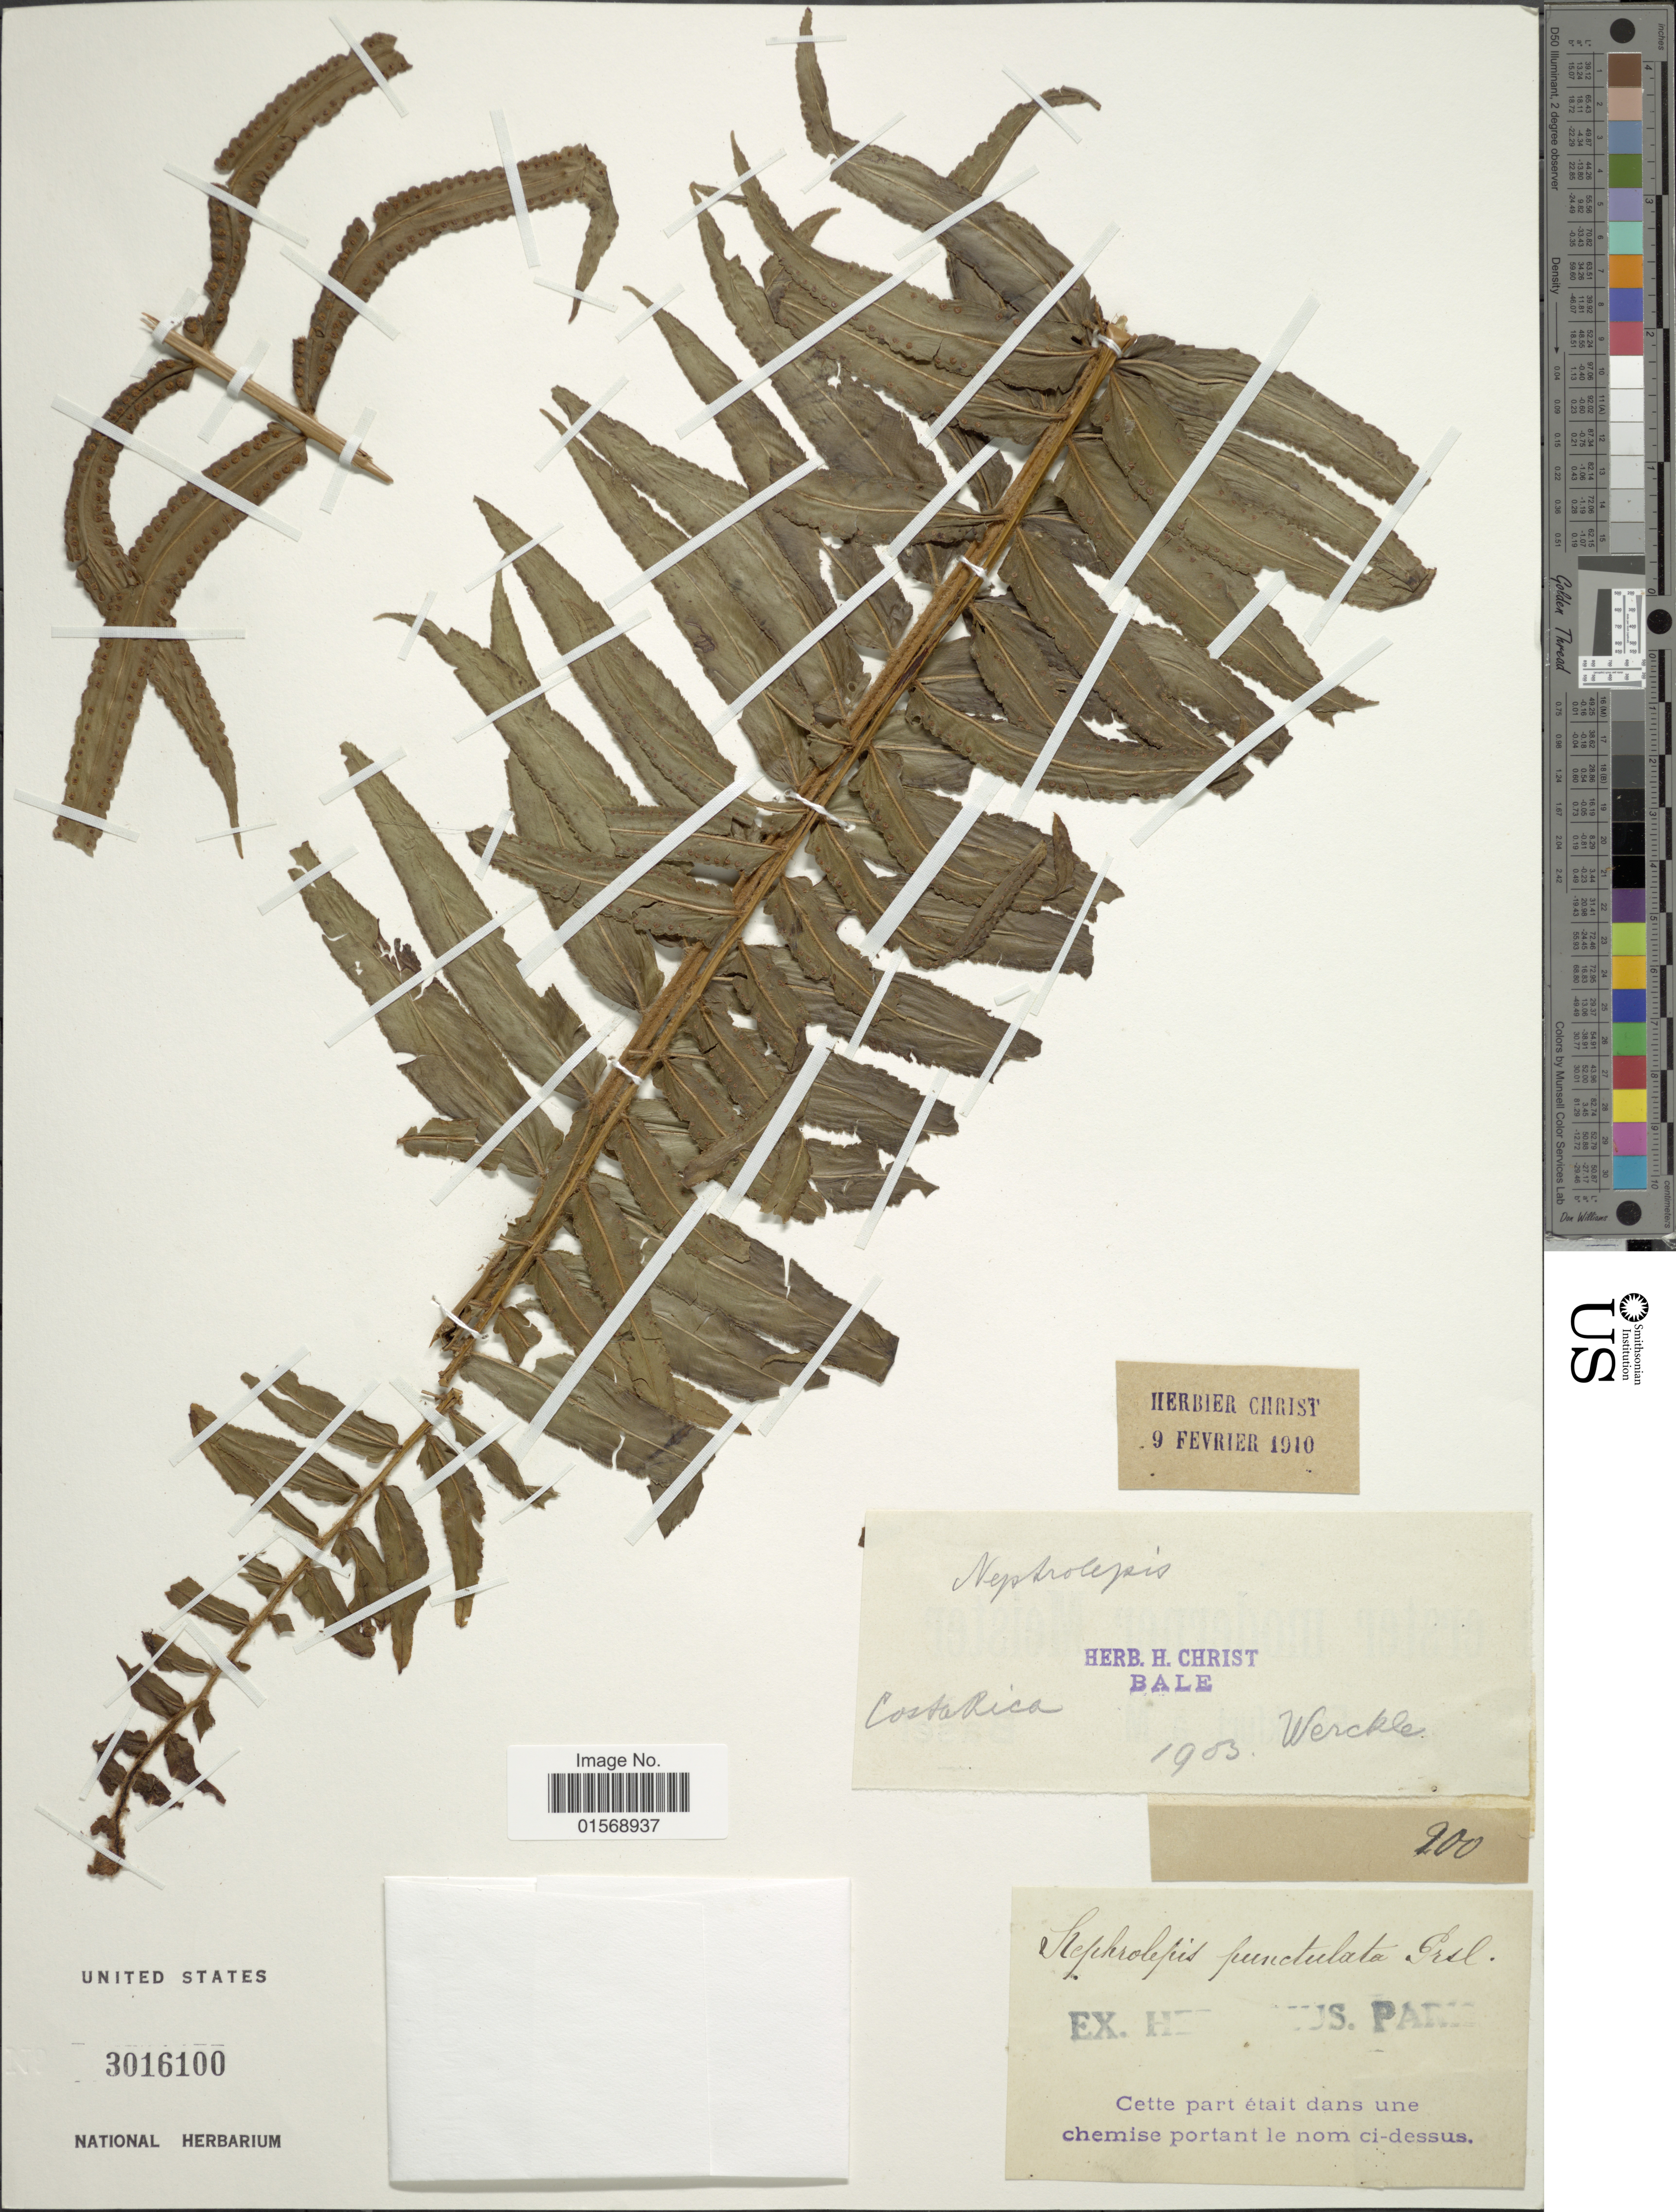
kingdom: Plantae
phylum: Tracheophyta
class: Polypodiopsida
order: Polypodiales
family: Nephrolepidaceae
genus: Nephrolepis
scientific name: Nephrolepis biserrata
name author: (Sw.) Schott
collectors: C. C Wercklé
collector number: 900*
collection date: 1903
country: Costa Rica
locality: Costa Rica.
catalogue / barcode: US 3016100